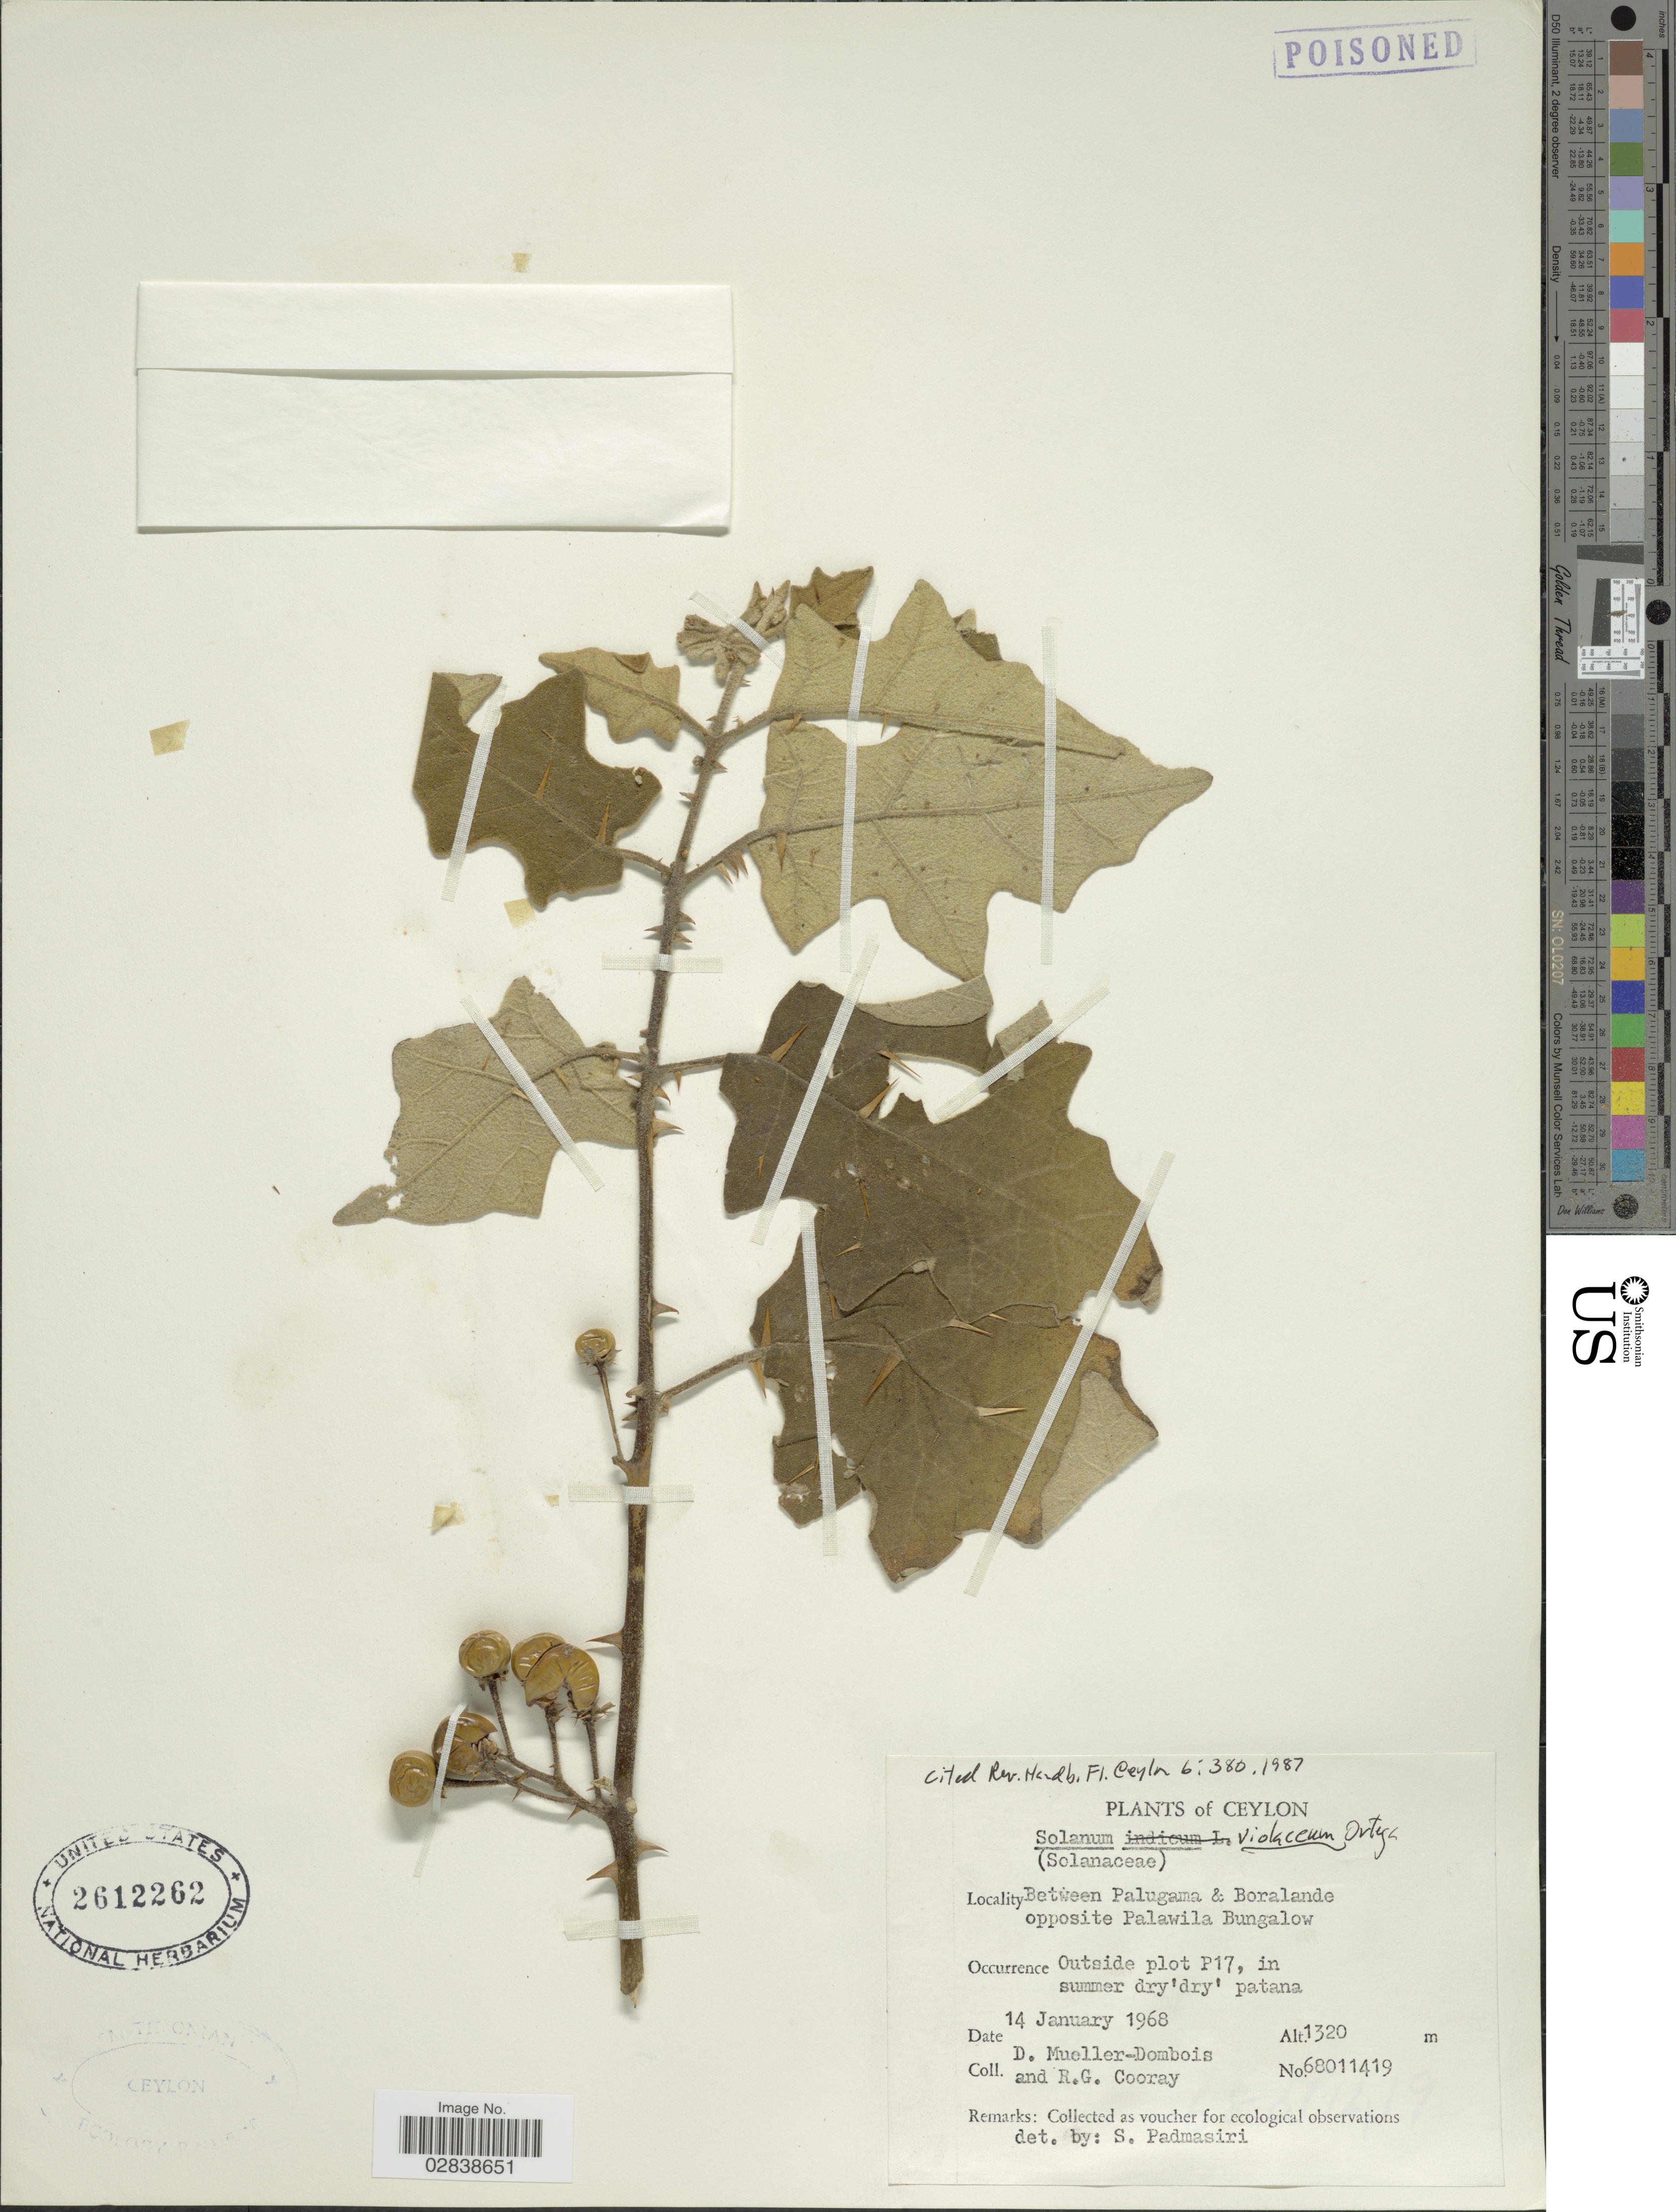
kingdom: Plantae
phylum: Tracheophyta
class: Magnoliopsida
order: Solanales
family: Solanaceae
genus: Solanum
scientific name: Solanum violaceum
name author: Ortega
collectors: D. Mueller-Dombois & R. Cooray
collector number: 68011419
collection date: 1968-01-14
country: Sri Lanka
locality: Ceylon. Between Palugama & Boralande opposite Palawila Bungalow. Outside plot P17, in summer dry' dry' patana.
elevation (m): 1320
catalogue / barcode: US 2612262